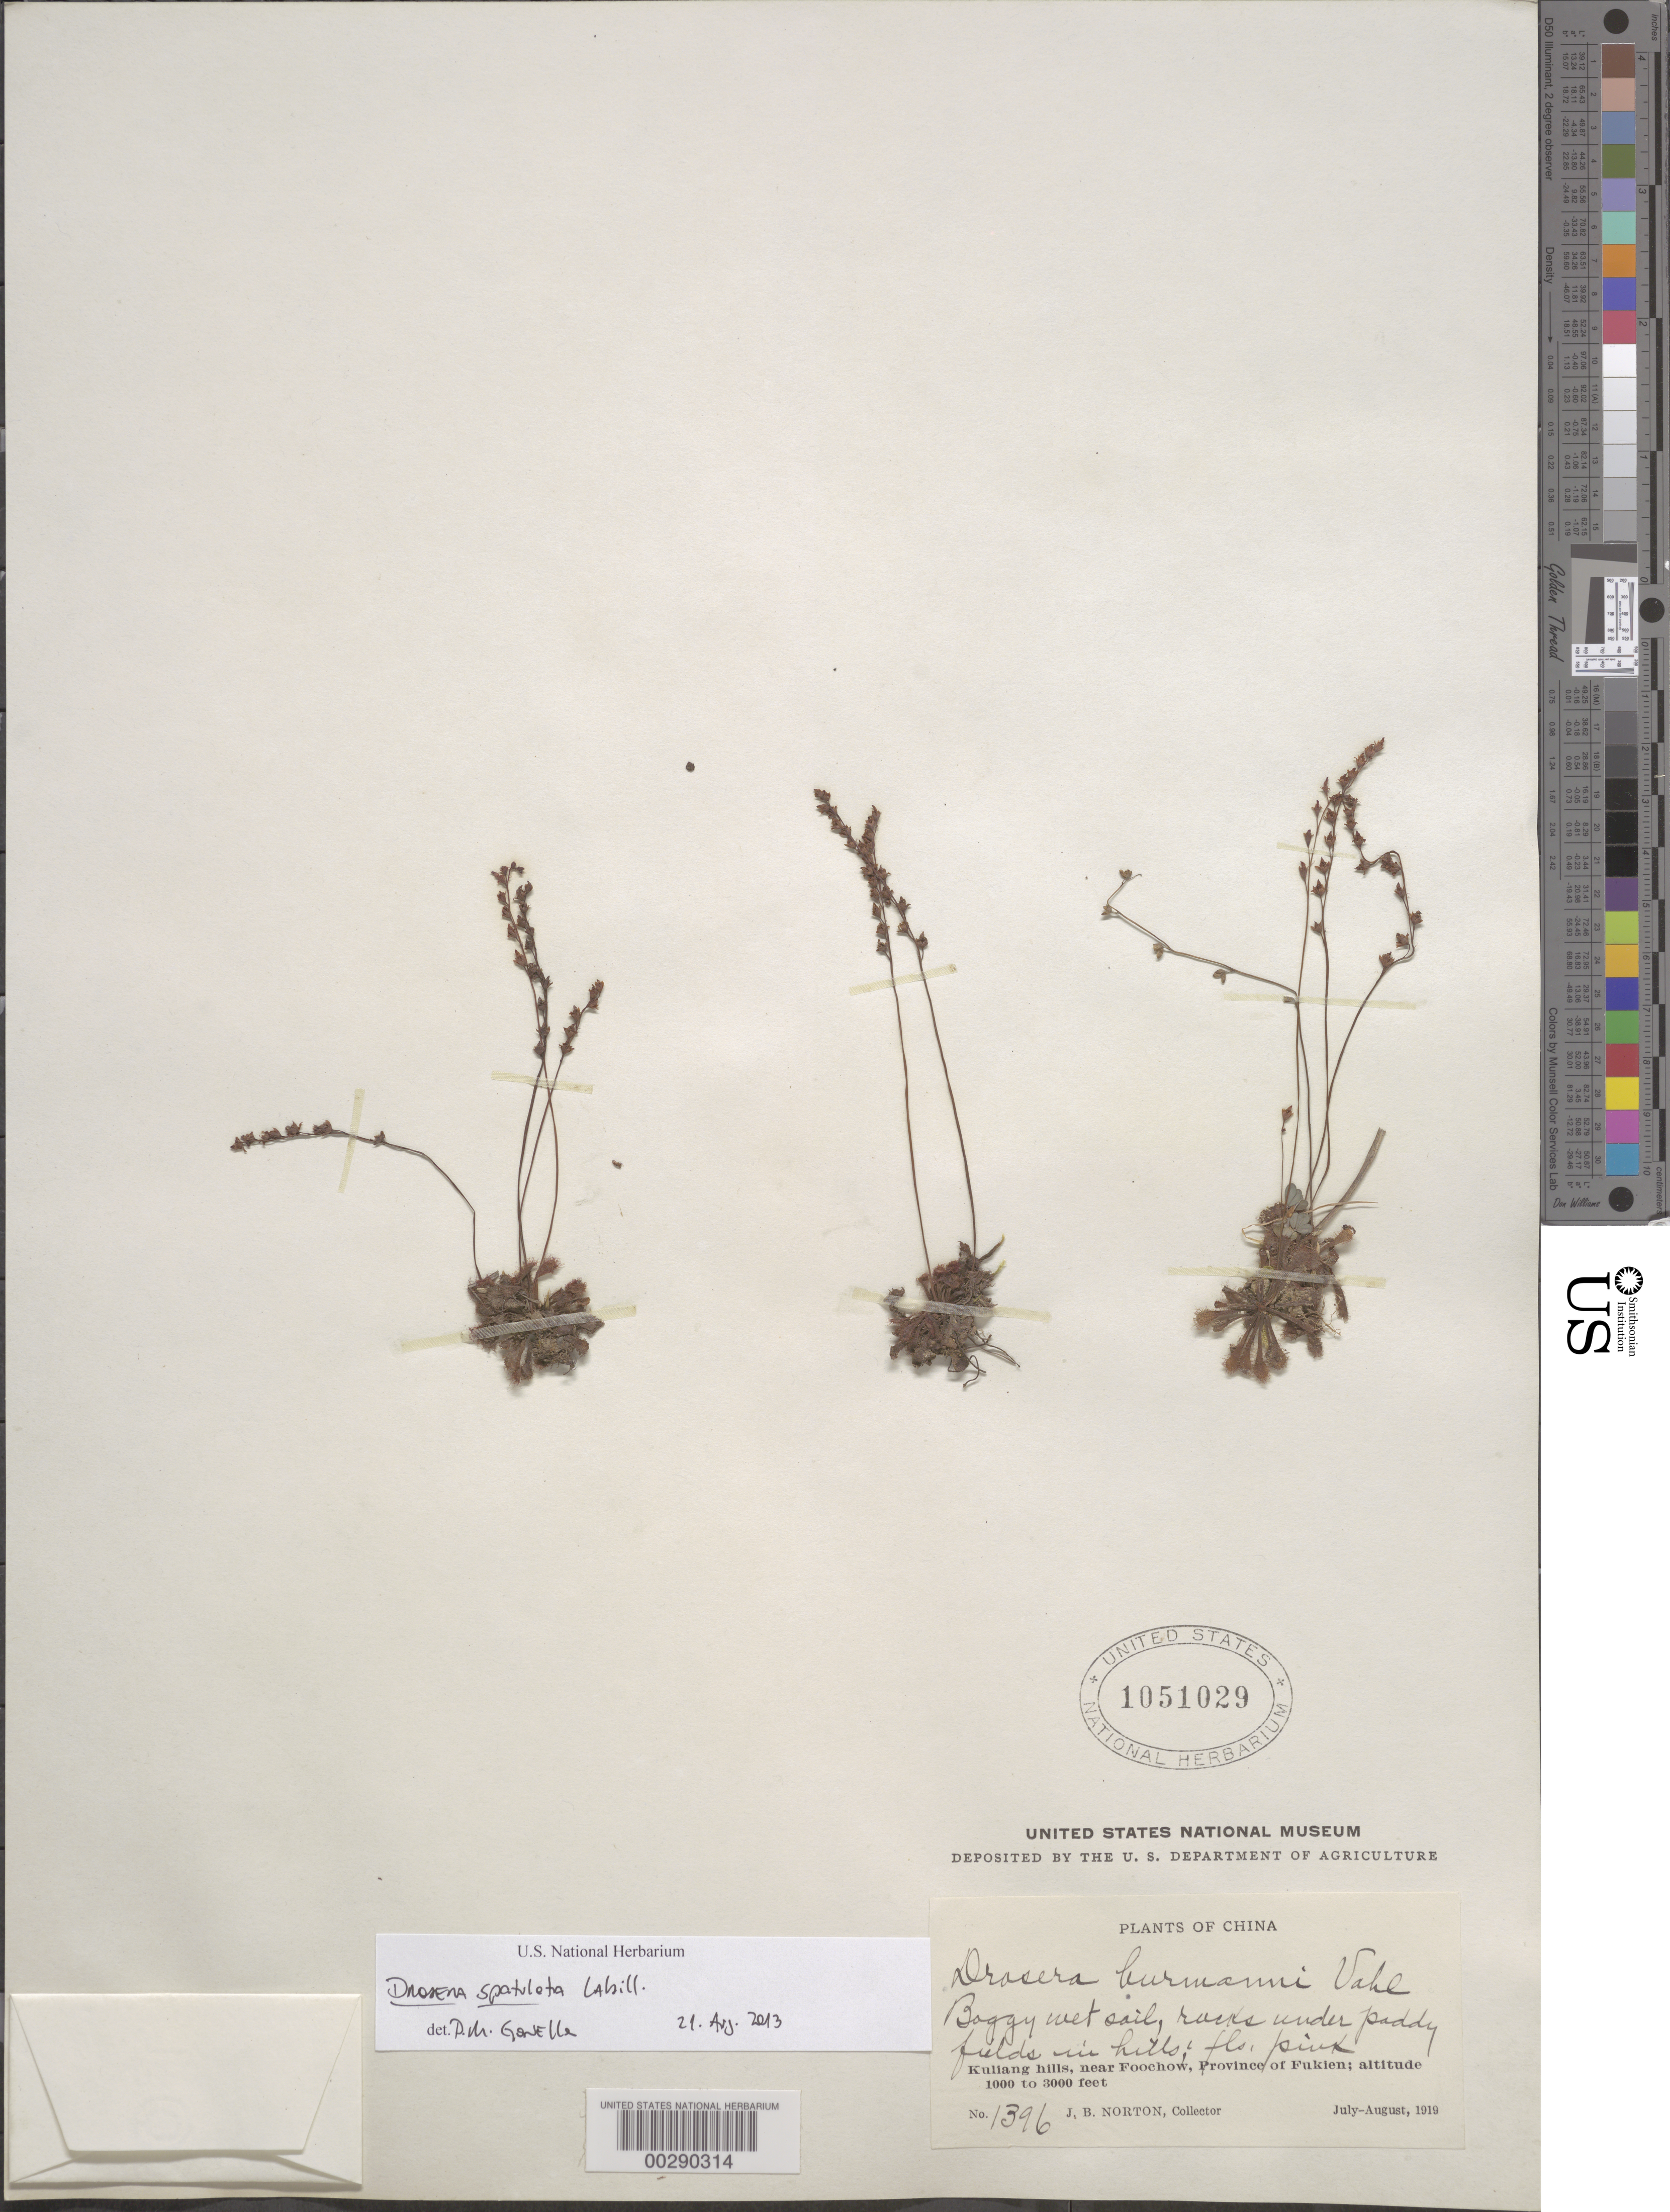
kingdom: Plantae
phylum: Tracheophyta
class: Magnoliopsida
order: Caryophyllales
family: Droseraceae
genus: Drosera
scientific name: Drosera spatulata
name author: Labill.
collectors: J. Norton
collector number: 1396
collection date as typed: Jul 1919 to -- Aug 1919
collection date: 1919-07/1919-08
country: China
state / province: Fujian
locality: Kuilang Hills, near Foochow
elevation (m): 305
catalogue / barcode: US 1051029